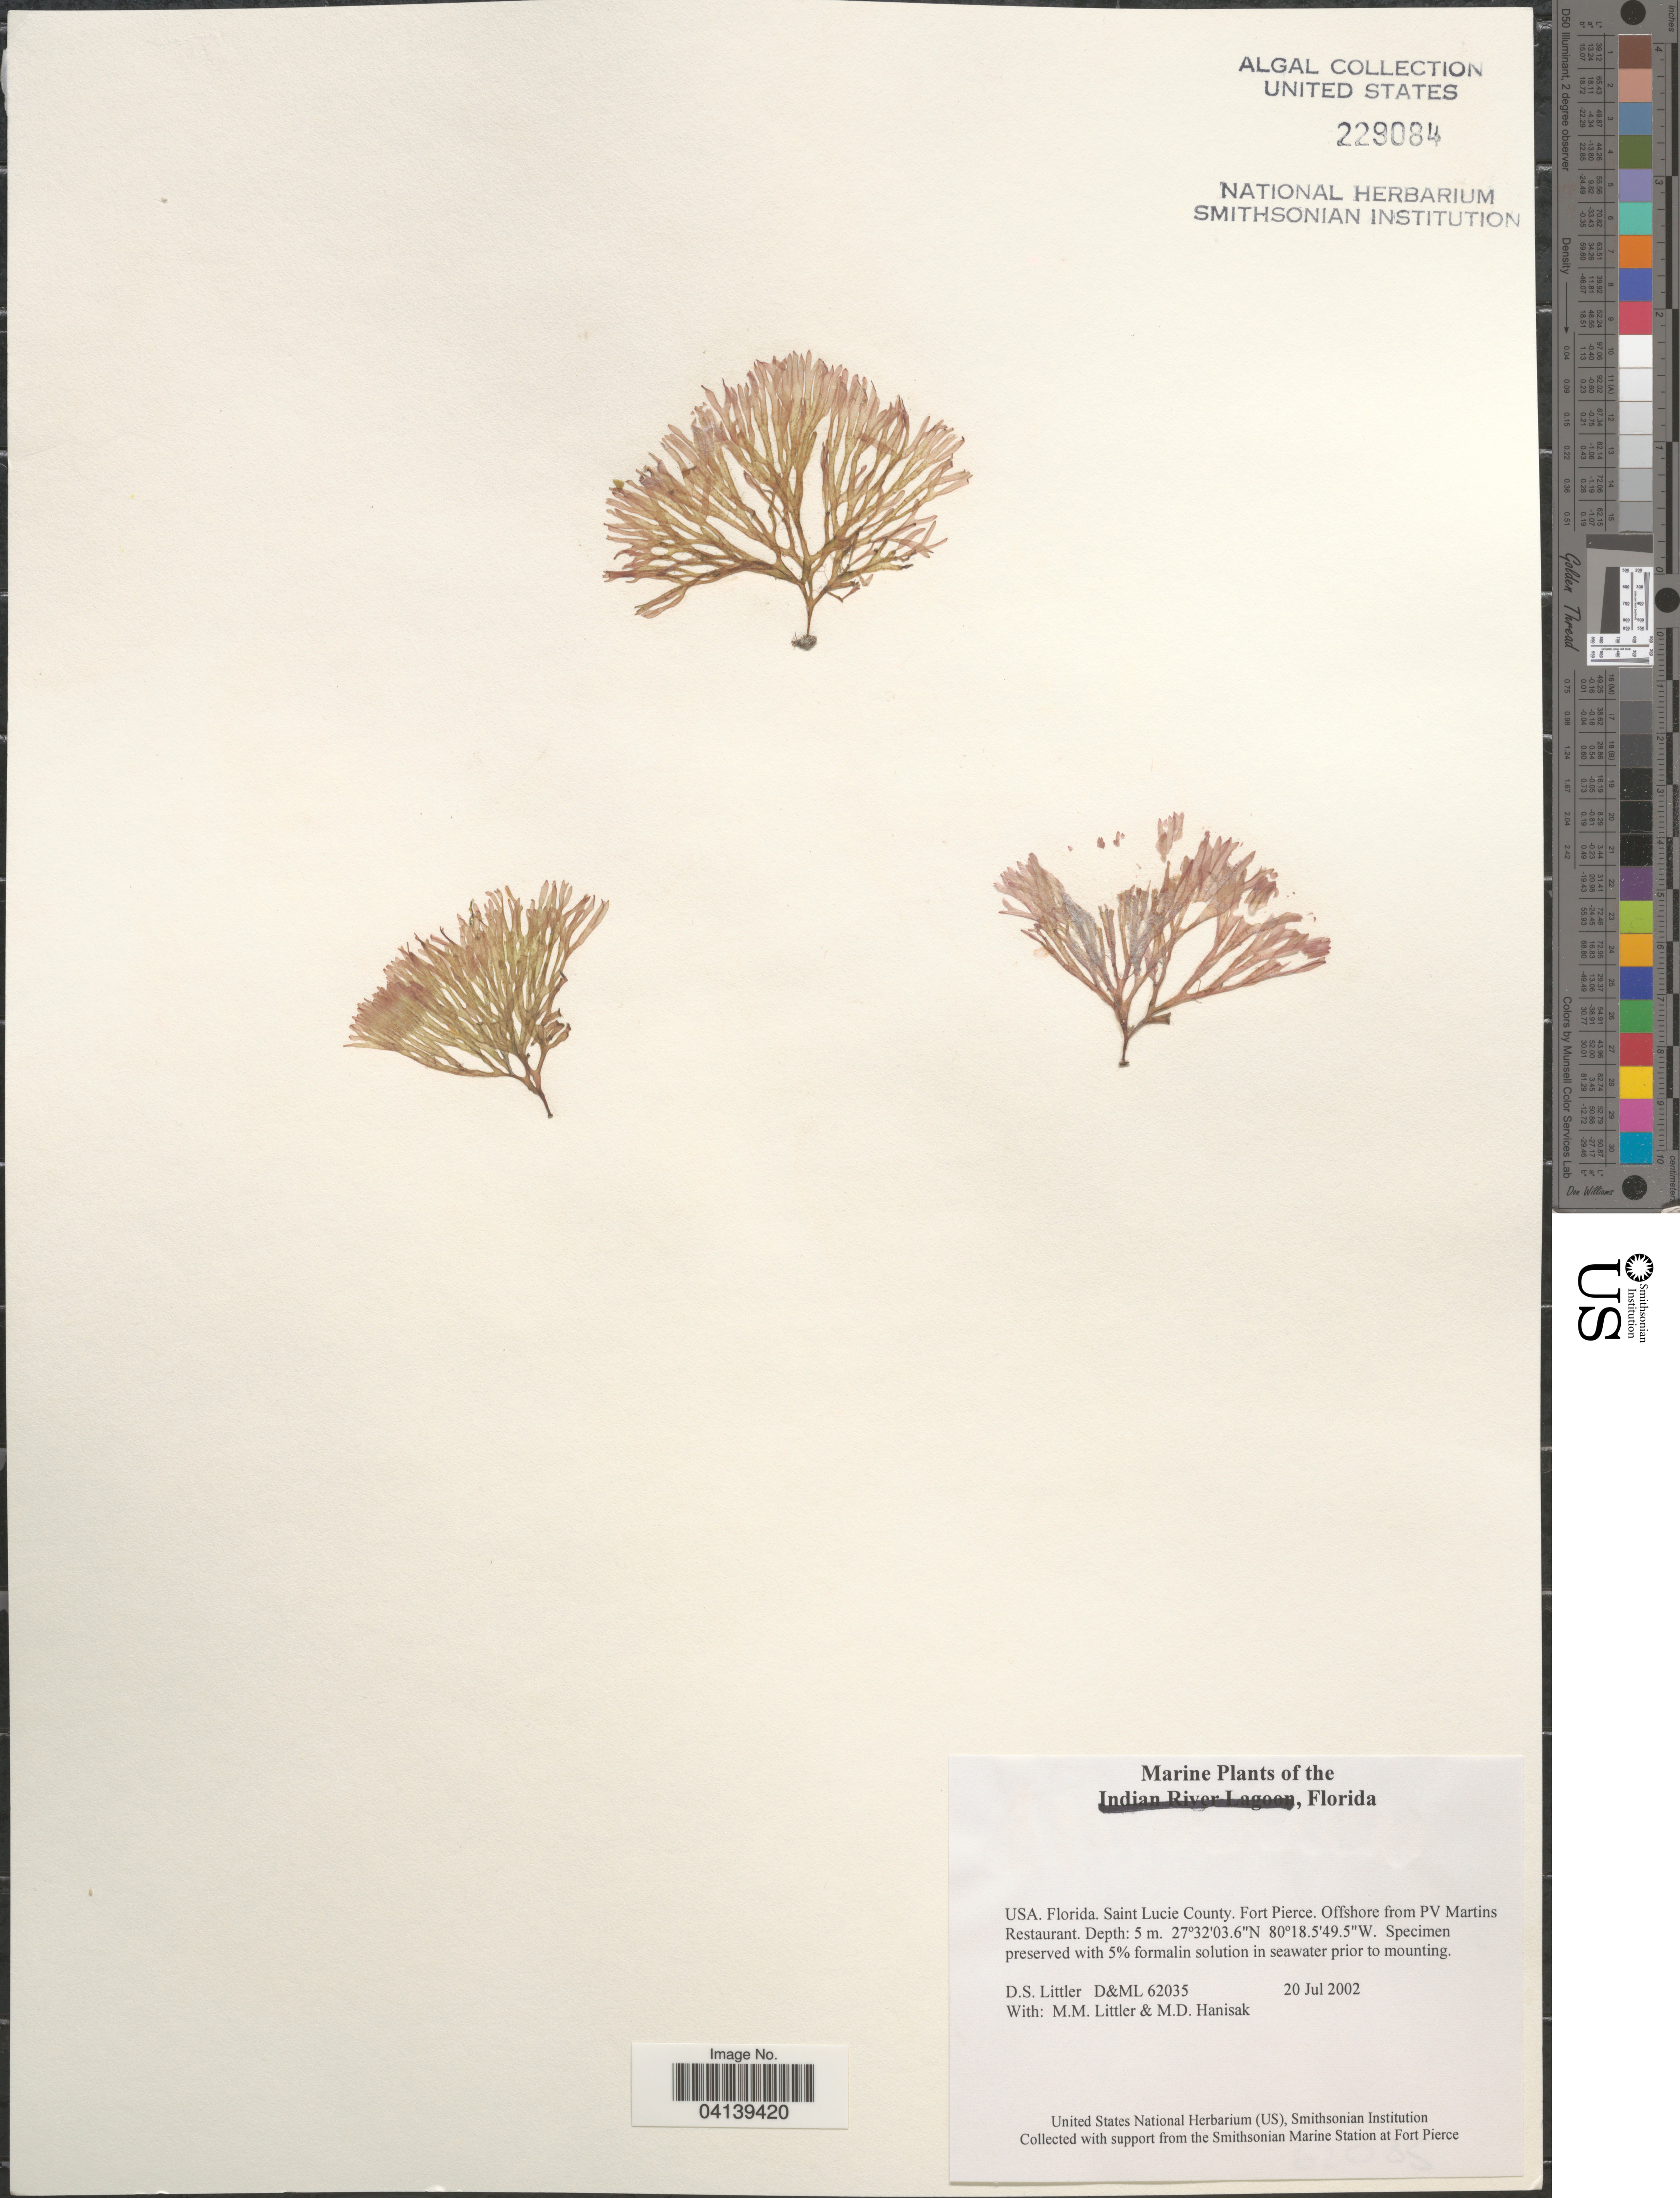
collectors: D. S. Littler & M. Hanisak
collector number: D&ML62035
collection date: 2002-07-20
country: United States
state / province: Florida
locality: Saint Lucie County. Fort Pierce. Offshore from PV Martins Restaurant.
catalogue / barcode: US 229084